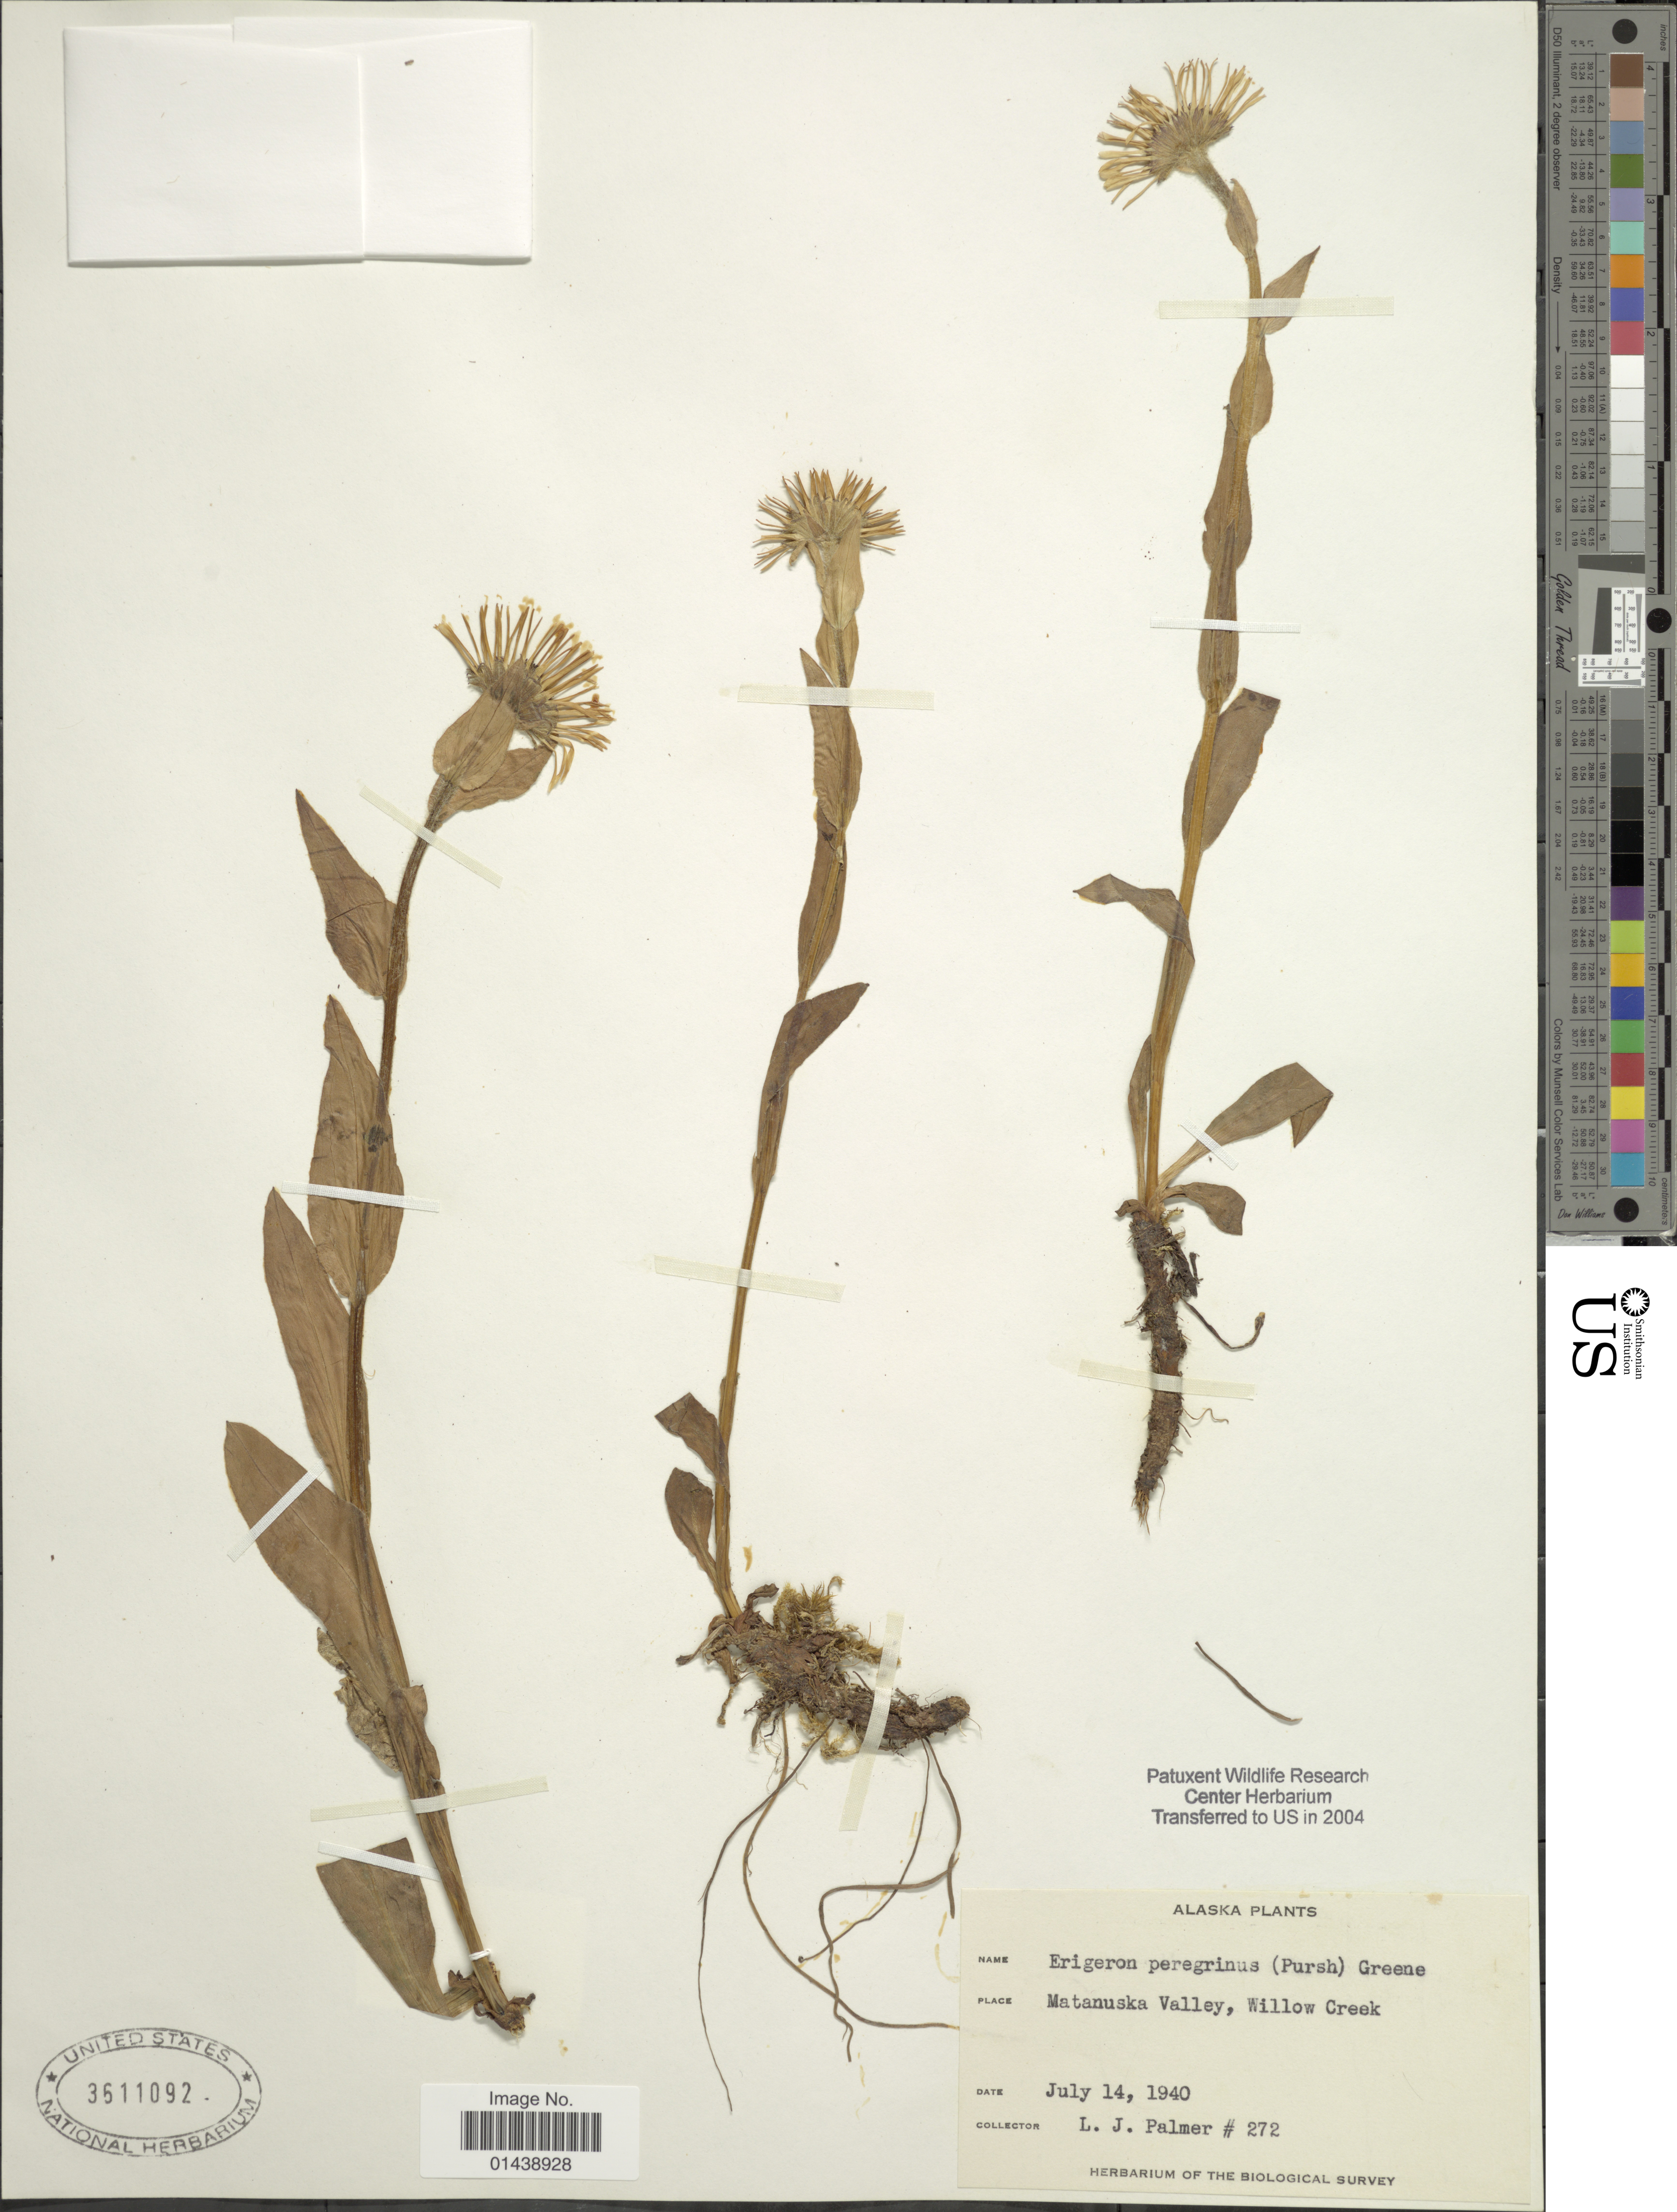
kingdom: Plantae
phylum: Tracheophyta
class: Magnoliopsida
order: Asterales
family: Asteraceae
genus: Erigeron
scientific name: Erigeron peregrinus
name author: (Banks ex Pursh) Greene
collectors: L. J. Palmer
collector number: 272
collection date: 1940-07-14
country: United States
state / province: Alaska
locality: Matanuska Valley, Willow Creek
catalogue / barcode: US 3611092